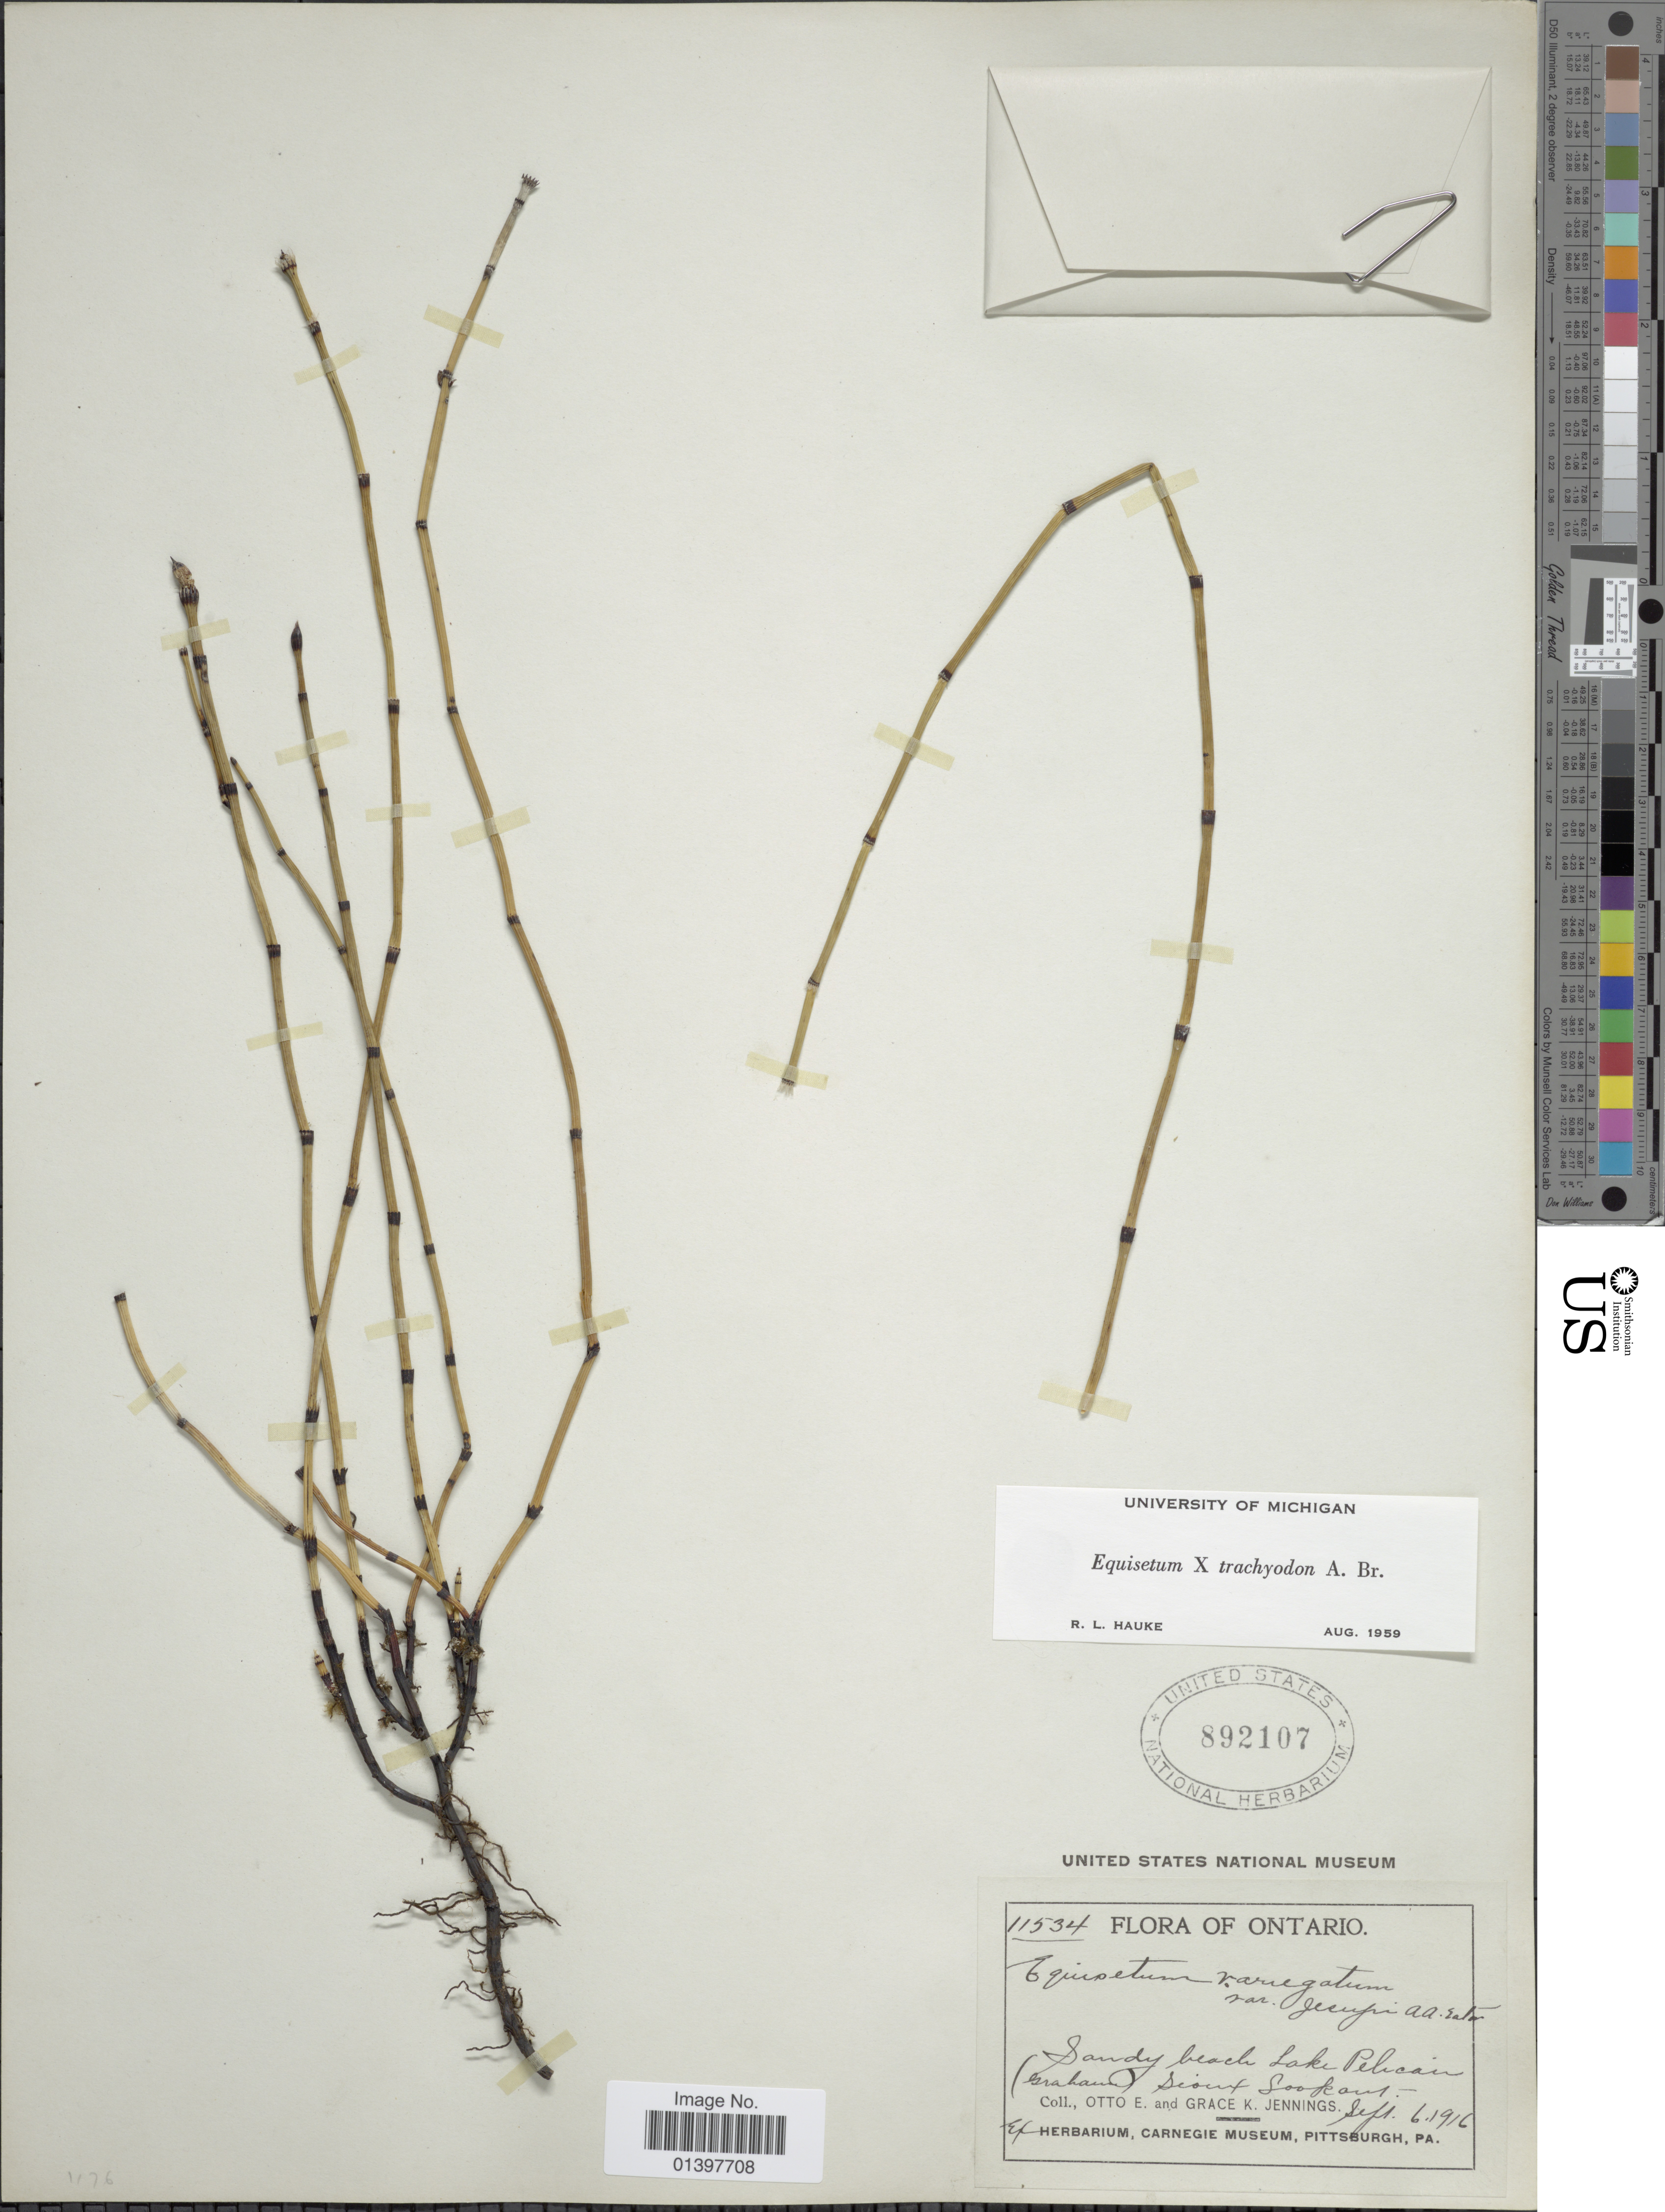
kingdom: Plantae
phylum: Tracheophyta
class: Polypodiopsida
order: Equisetales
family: Equisetaceae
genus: Equisetum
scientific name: Equisetum x trachyodon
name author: A. Braun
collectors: O. E. Jennings & G. K. Jennings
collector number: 11534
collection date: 1916-09-06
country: Canada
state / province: Ontario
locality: Sandy beach Lake Pelican (Graham) Sioux Lookout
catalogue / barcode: US 892107